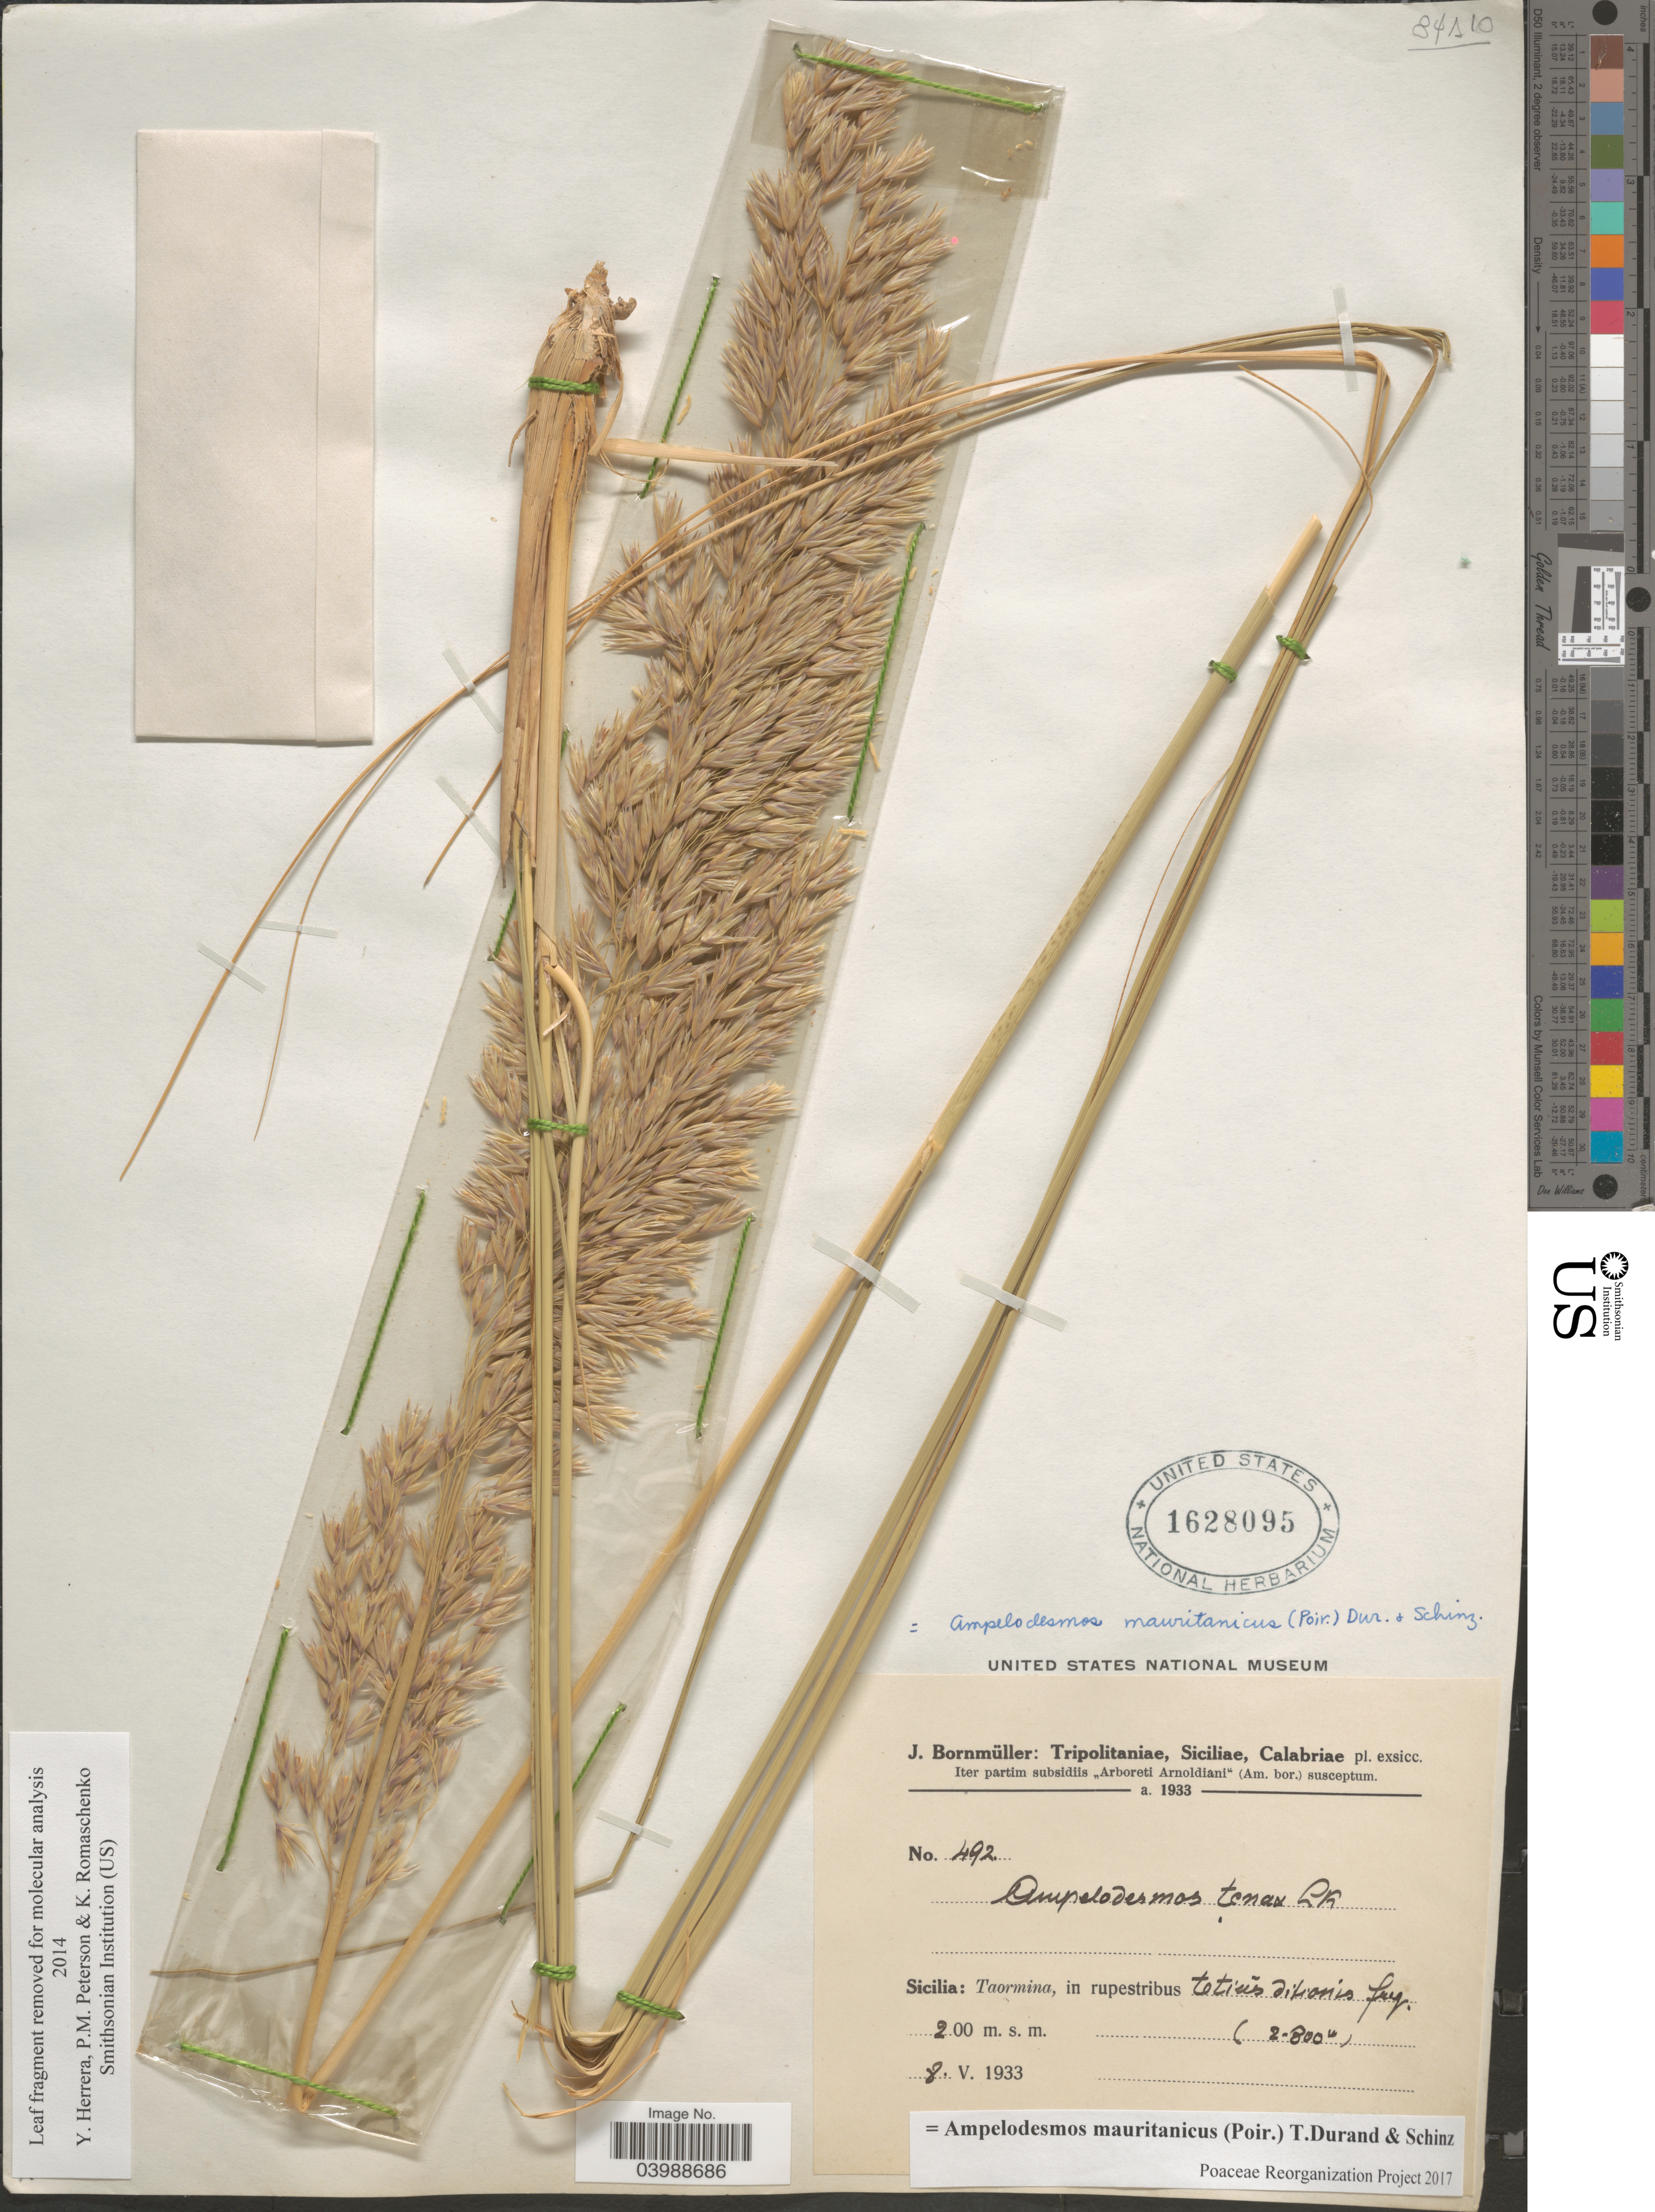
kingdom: Plantae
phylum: Tracheophyta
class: Liliopsida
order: Poales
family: Poaceae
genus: Ampelodesmos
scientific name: Ampelodesmos mauritanicus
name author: (Poir.) Durand & Schinz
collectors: J. Bornmüller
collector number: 492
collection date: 1933-05-08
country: Italy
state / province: Siciliana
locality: Sicilia: Taormina, in rupestribus totius ditionis freq.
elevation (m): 200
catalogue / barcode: US 1628095